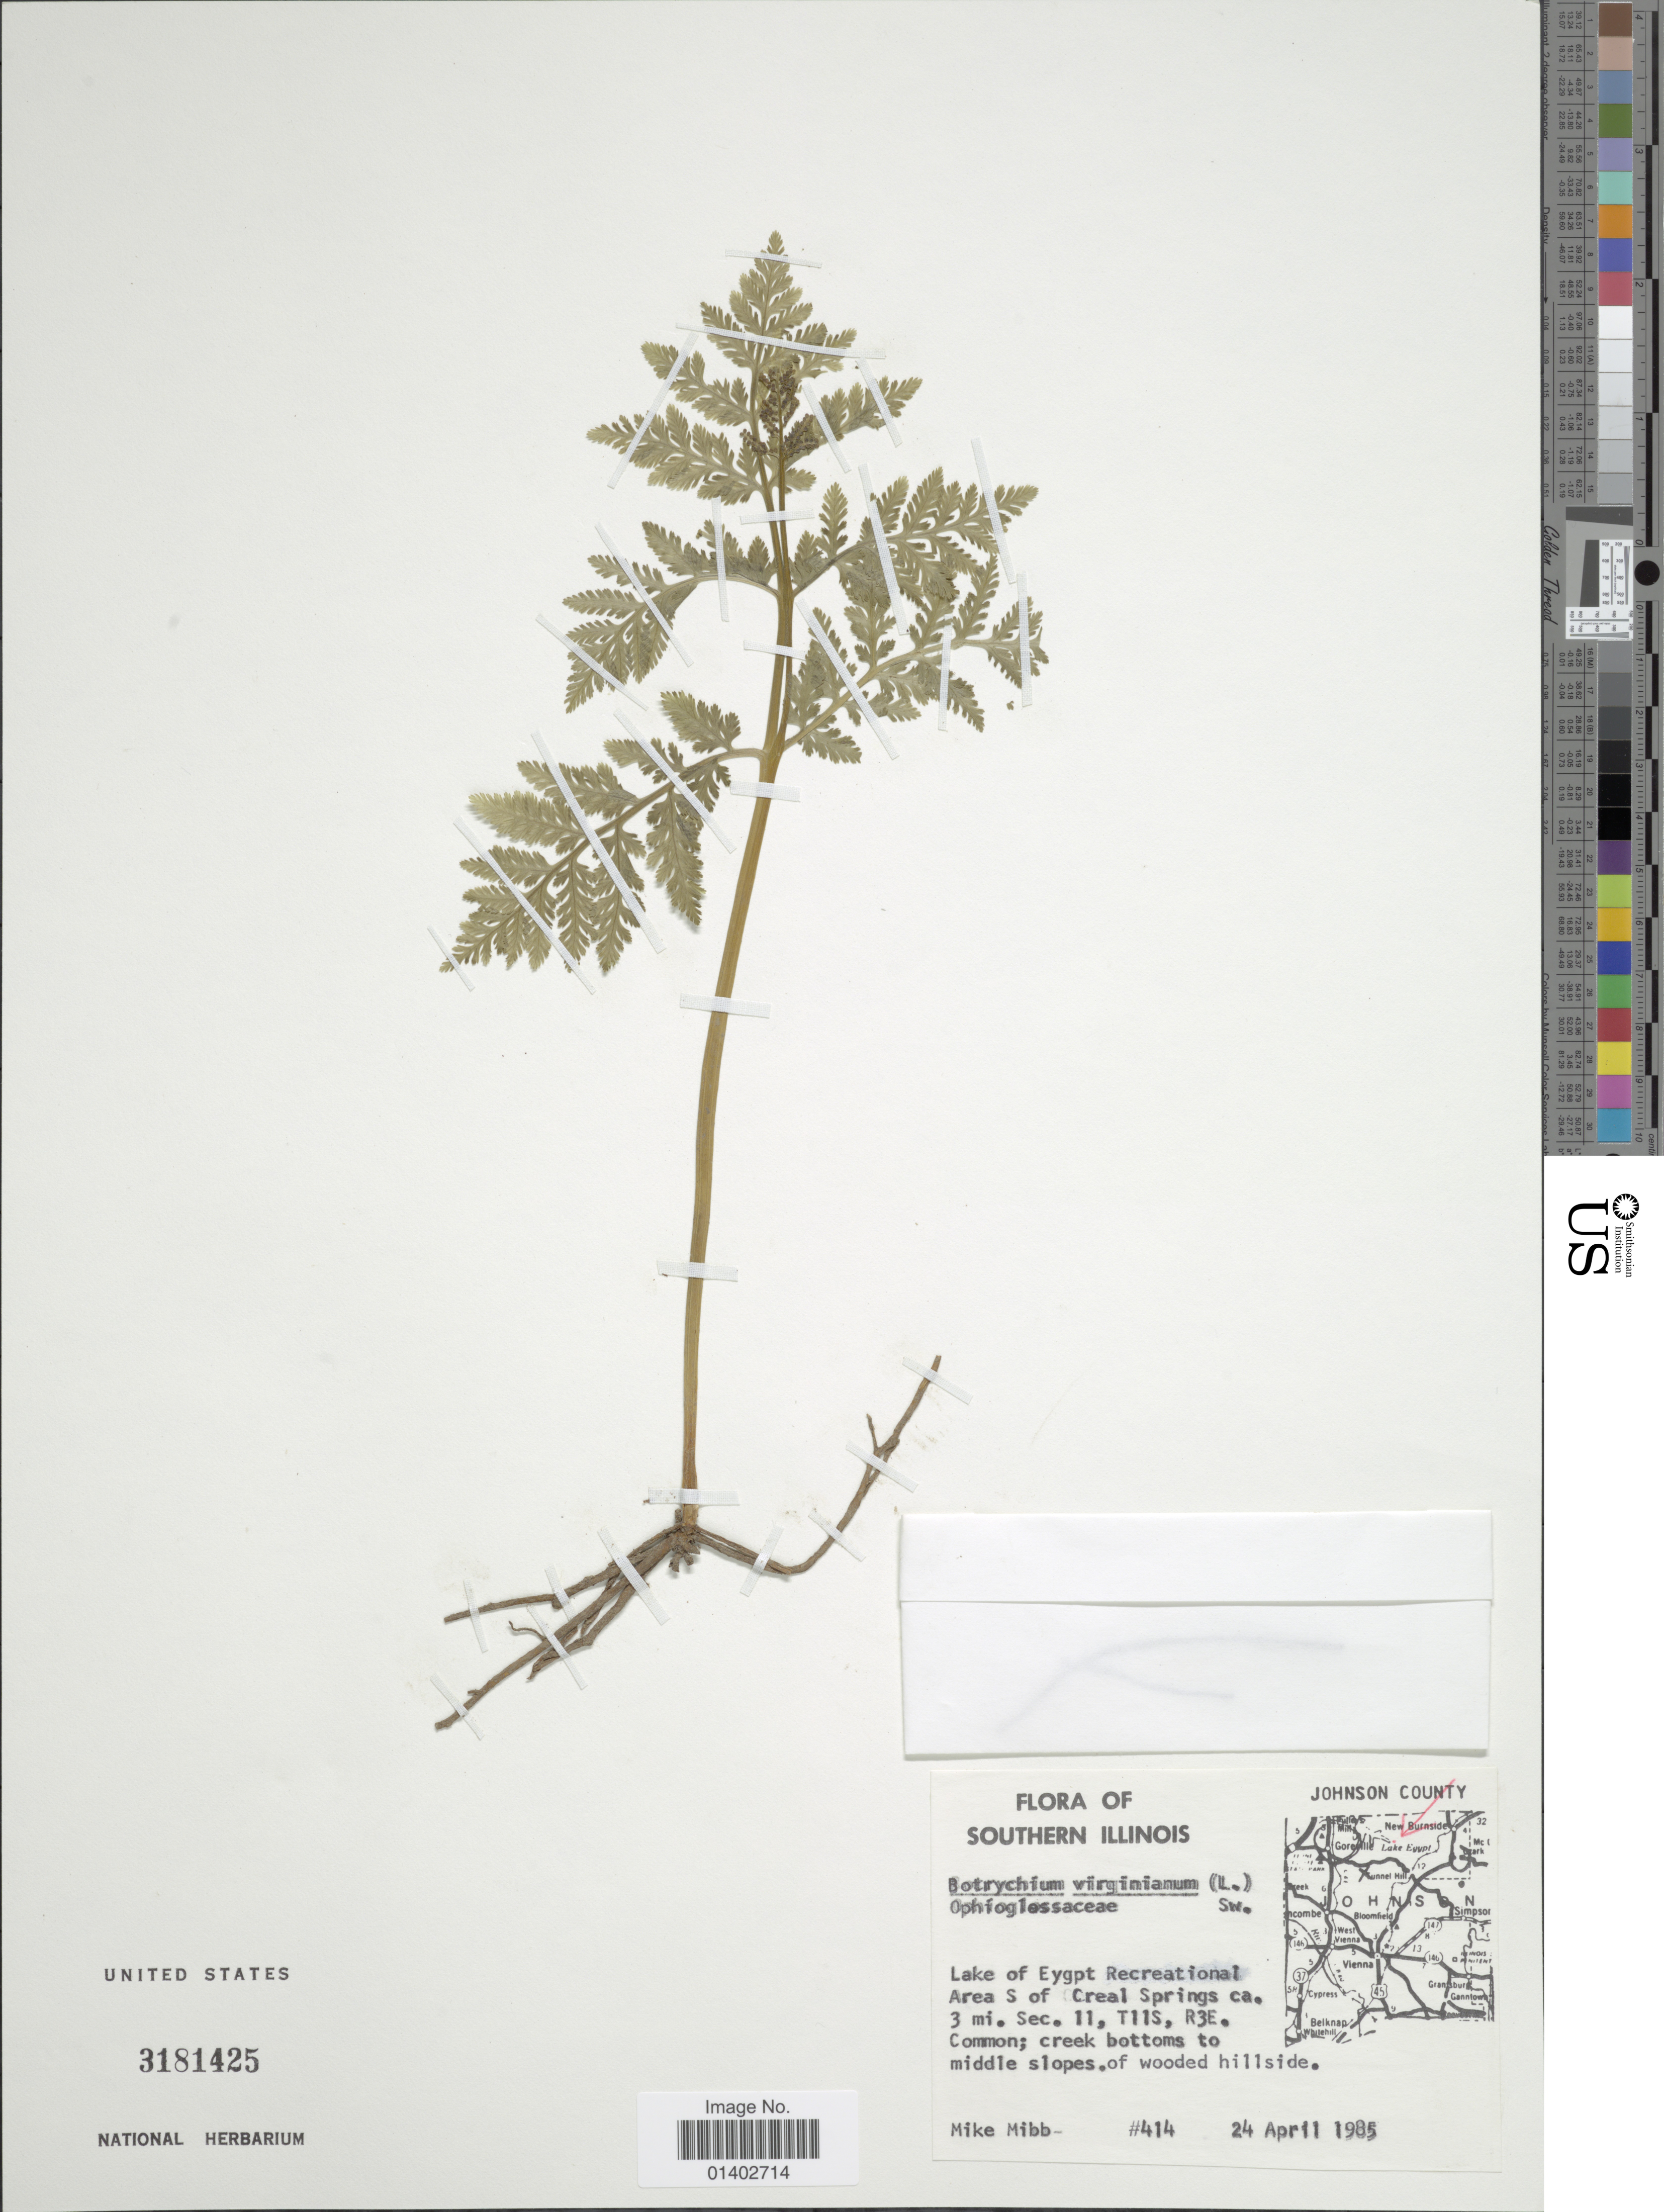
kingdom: Plantae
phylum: Tracheophyta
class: Polypodiopsida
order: Ophioglossales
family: Ophioglossaceae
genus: Botrychium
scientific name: Botrychium virginianum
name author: (L.) Sw.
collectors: M. Mibb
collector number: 414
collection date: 1985-04-24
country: United States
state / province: Illinois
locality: Southern Illinois, Lake of Egypt Recreational Area S of Creal Springs ca. 3 mi. Sec. 11, T11S, R3E, Johnson County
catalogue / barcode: US 3181425